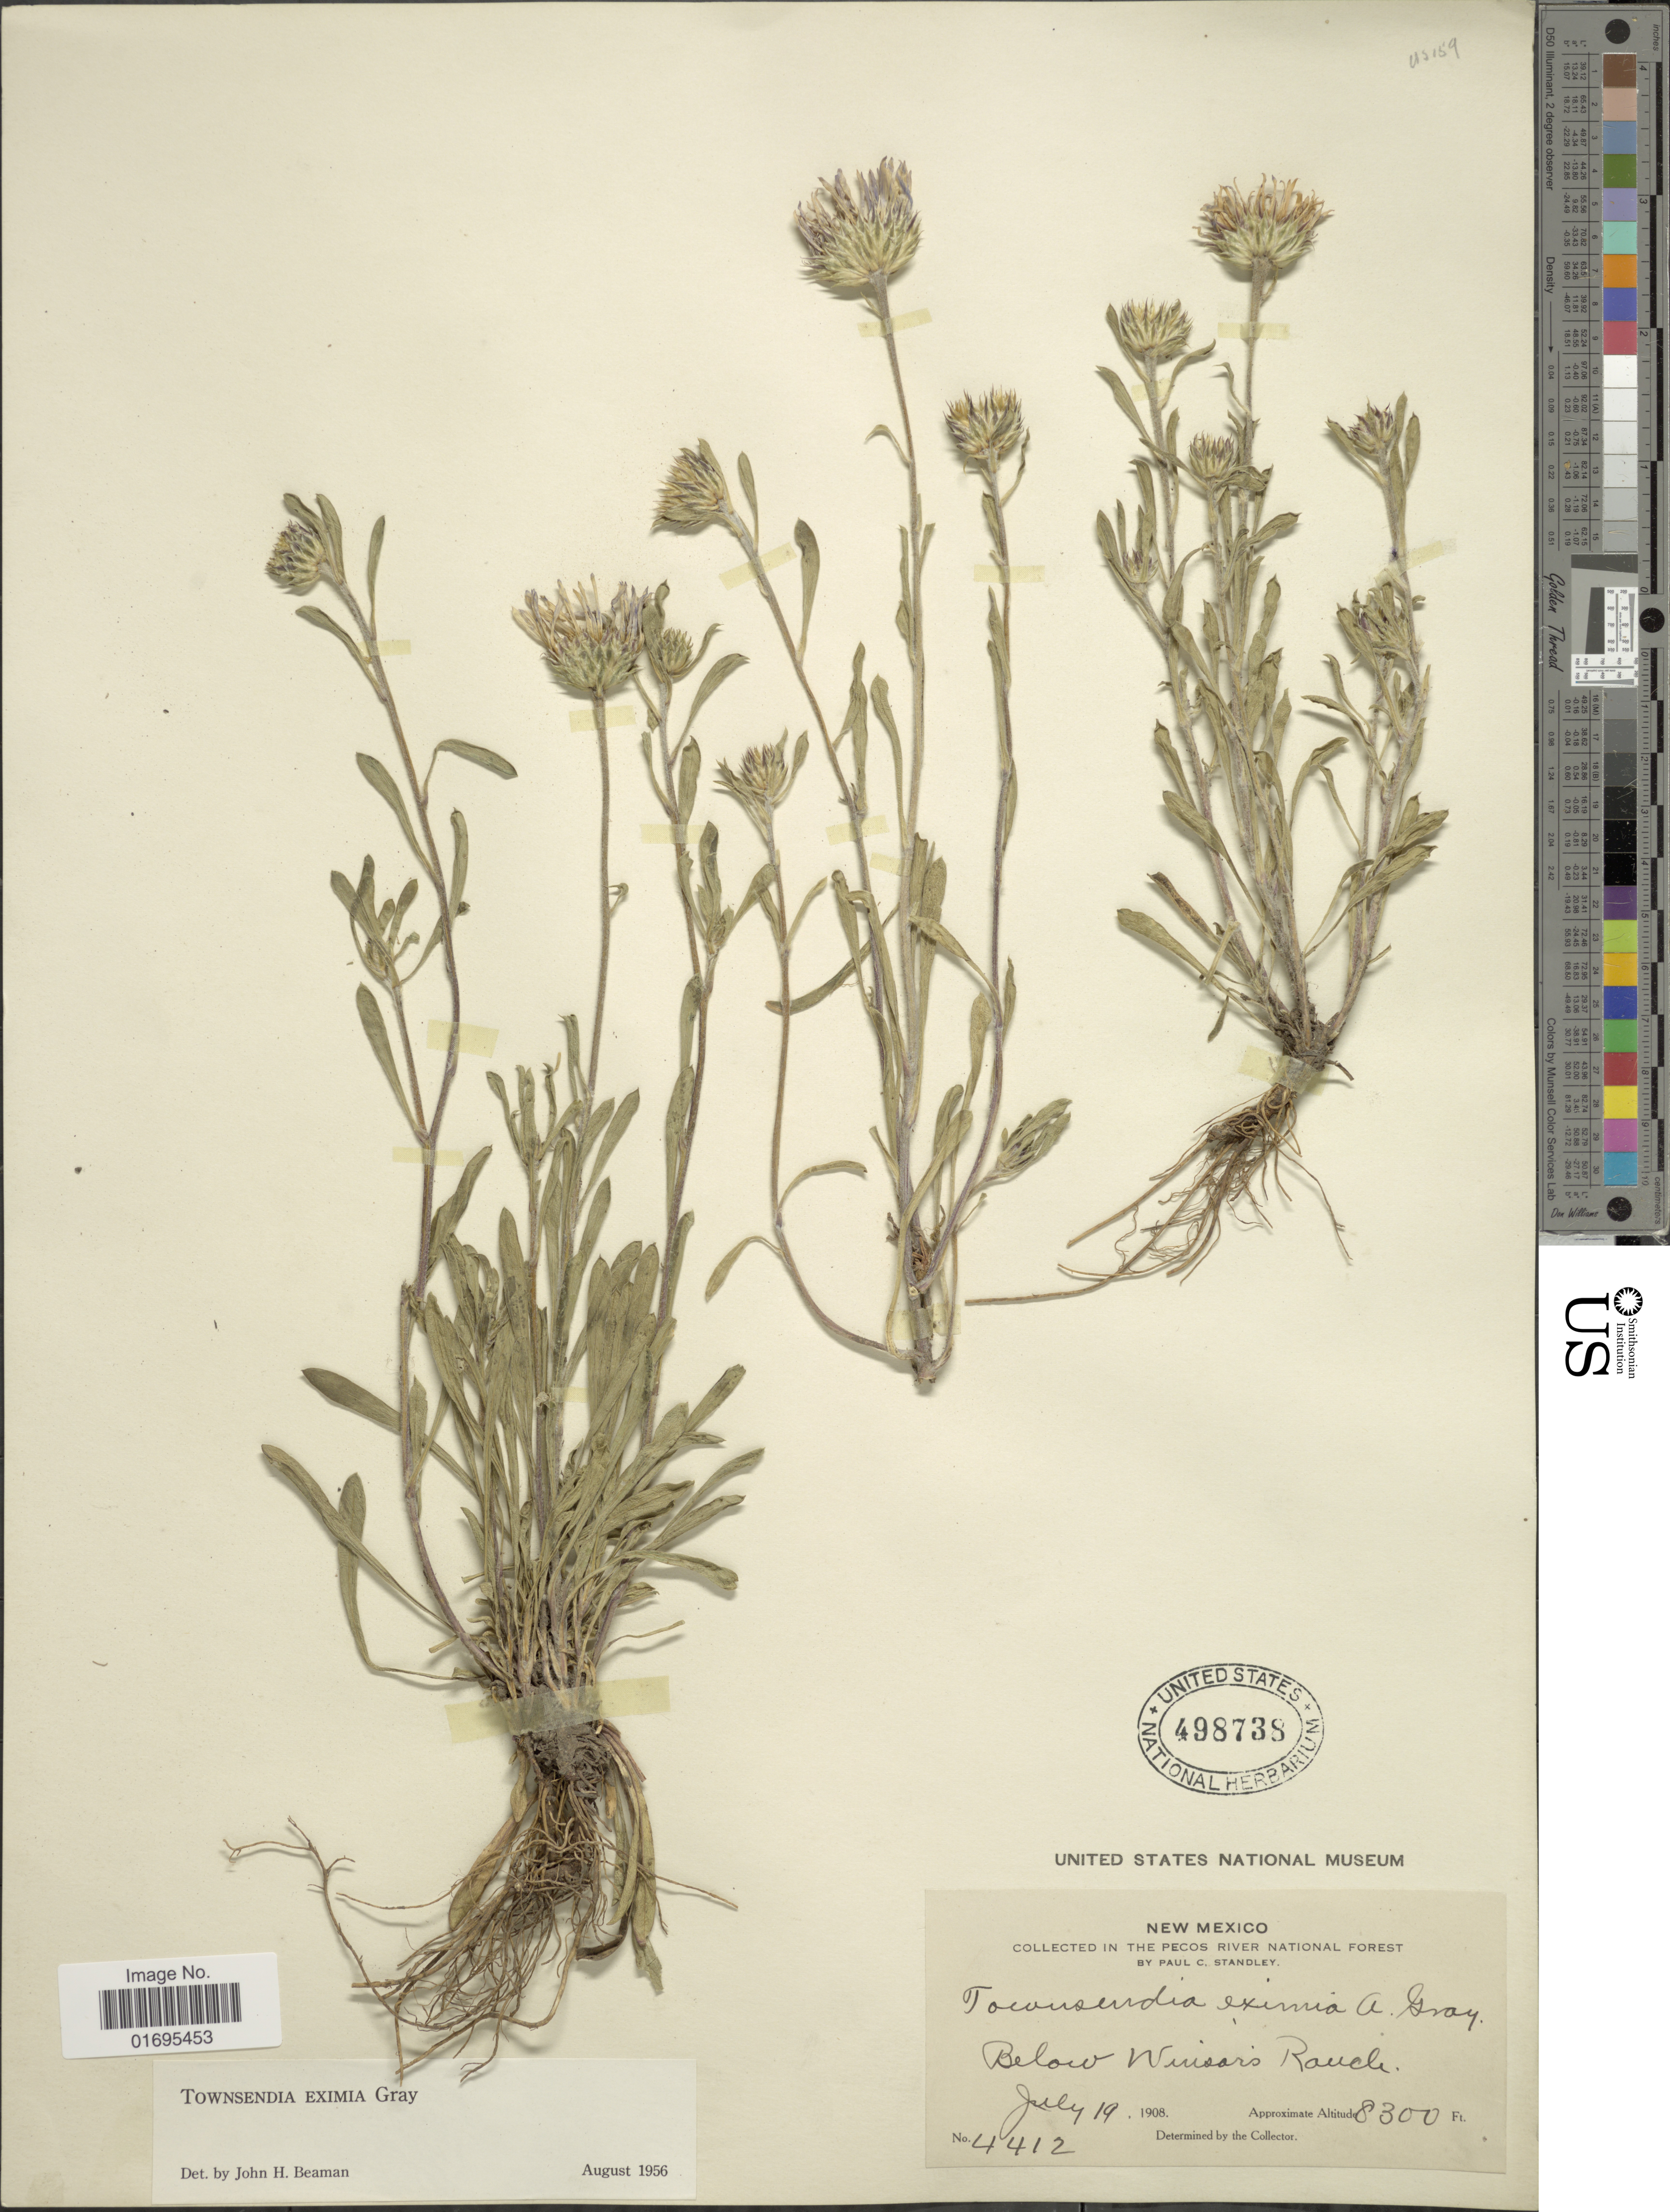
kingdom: Plantae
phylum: Tracheophyta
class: Magnoliopsida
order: Asterales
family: Asteraceae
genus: Townsendia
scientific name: Townsendia eximia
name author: A. Gray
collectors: P. C. Standley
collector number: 4412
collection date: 1908-07-19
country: United States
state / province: New Mexico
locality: Pecos River National Forest, below Winisars Raucle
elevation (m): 2530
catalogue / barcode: US 498738